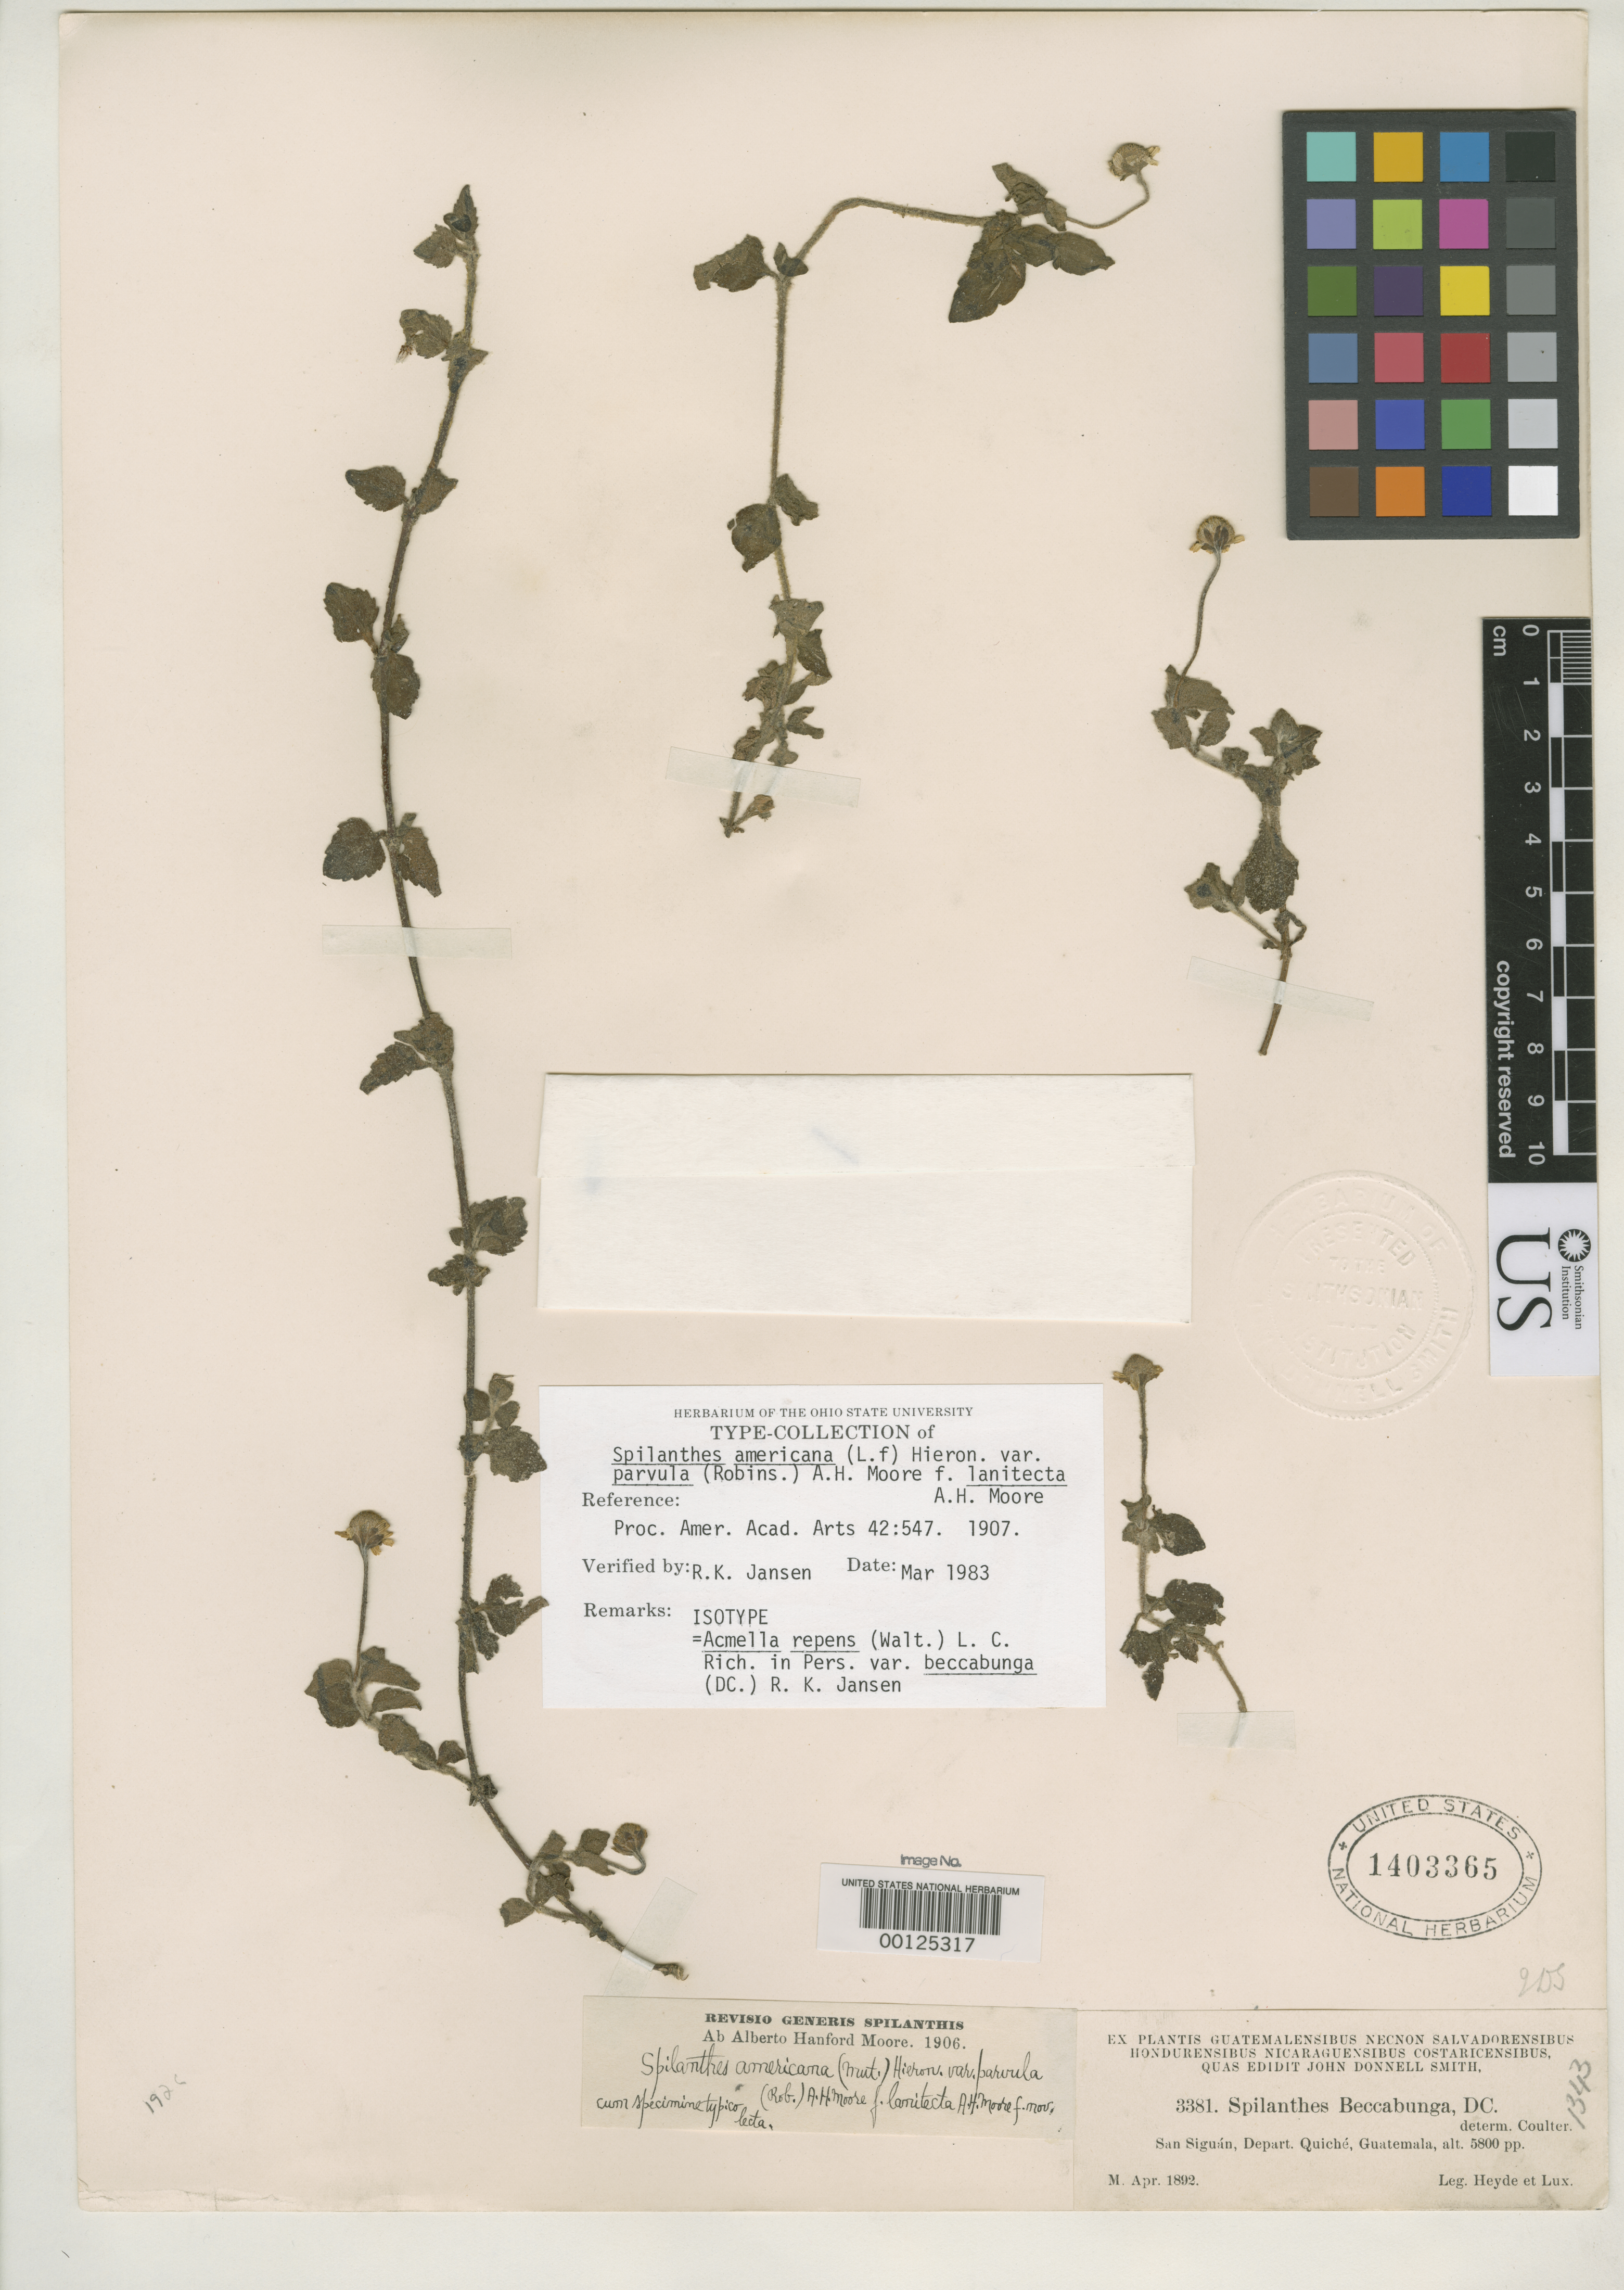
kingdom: Plantae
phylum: Tracheophyta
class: Magnoliopsida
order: Asterales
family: Asteraceae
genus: Spilanthes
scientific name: Spilanthes americana f. lanitecta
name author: A.H. Moore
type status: Isotype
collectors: E. T. Heyde & E. Lux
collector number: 3381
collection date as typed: May 1892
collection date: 1892-05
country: Guatemala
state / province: El Quiché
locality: San Siguan.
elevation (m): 1770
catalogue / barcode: US 1403365